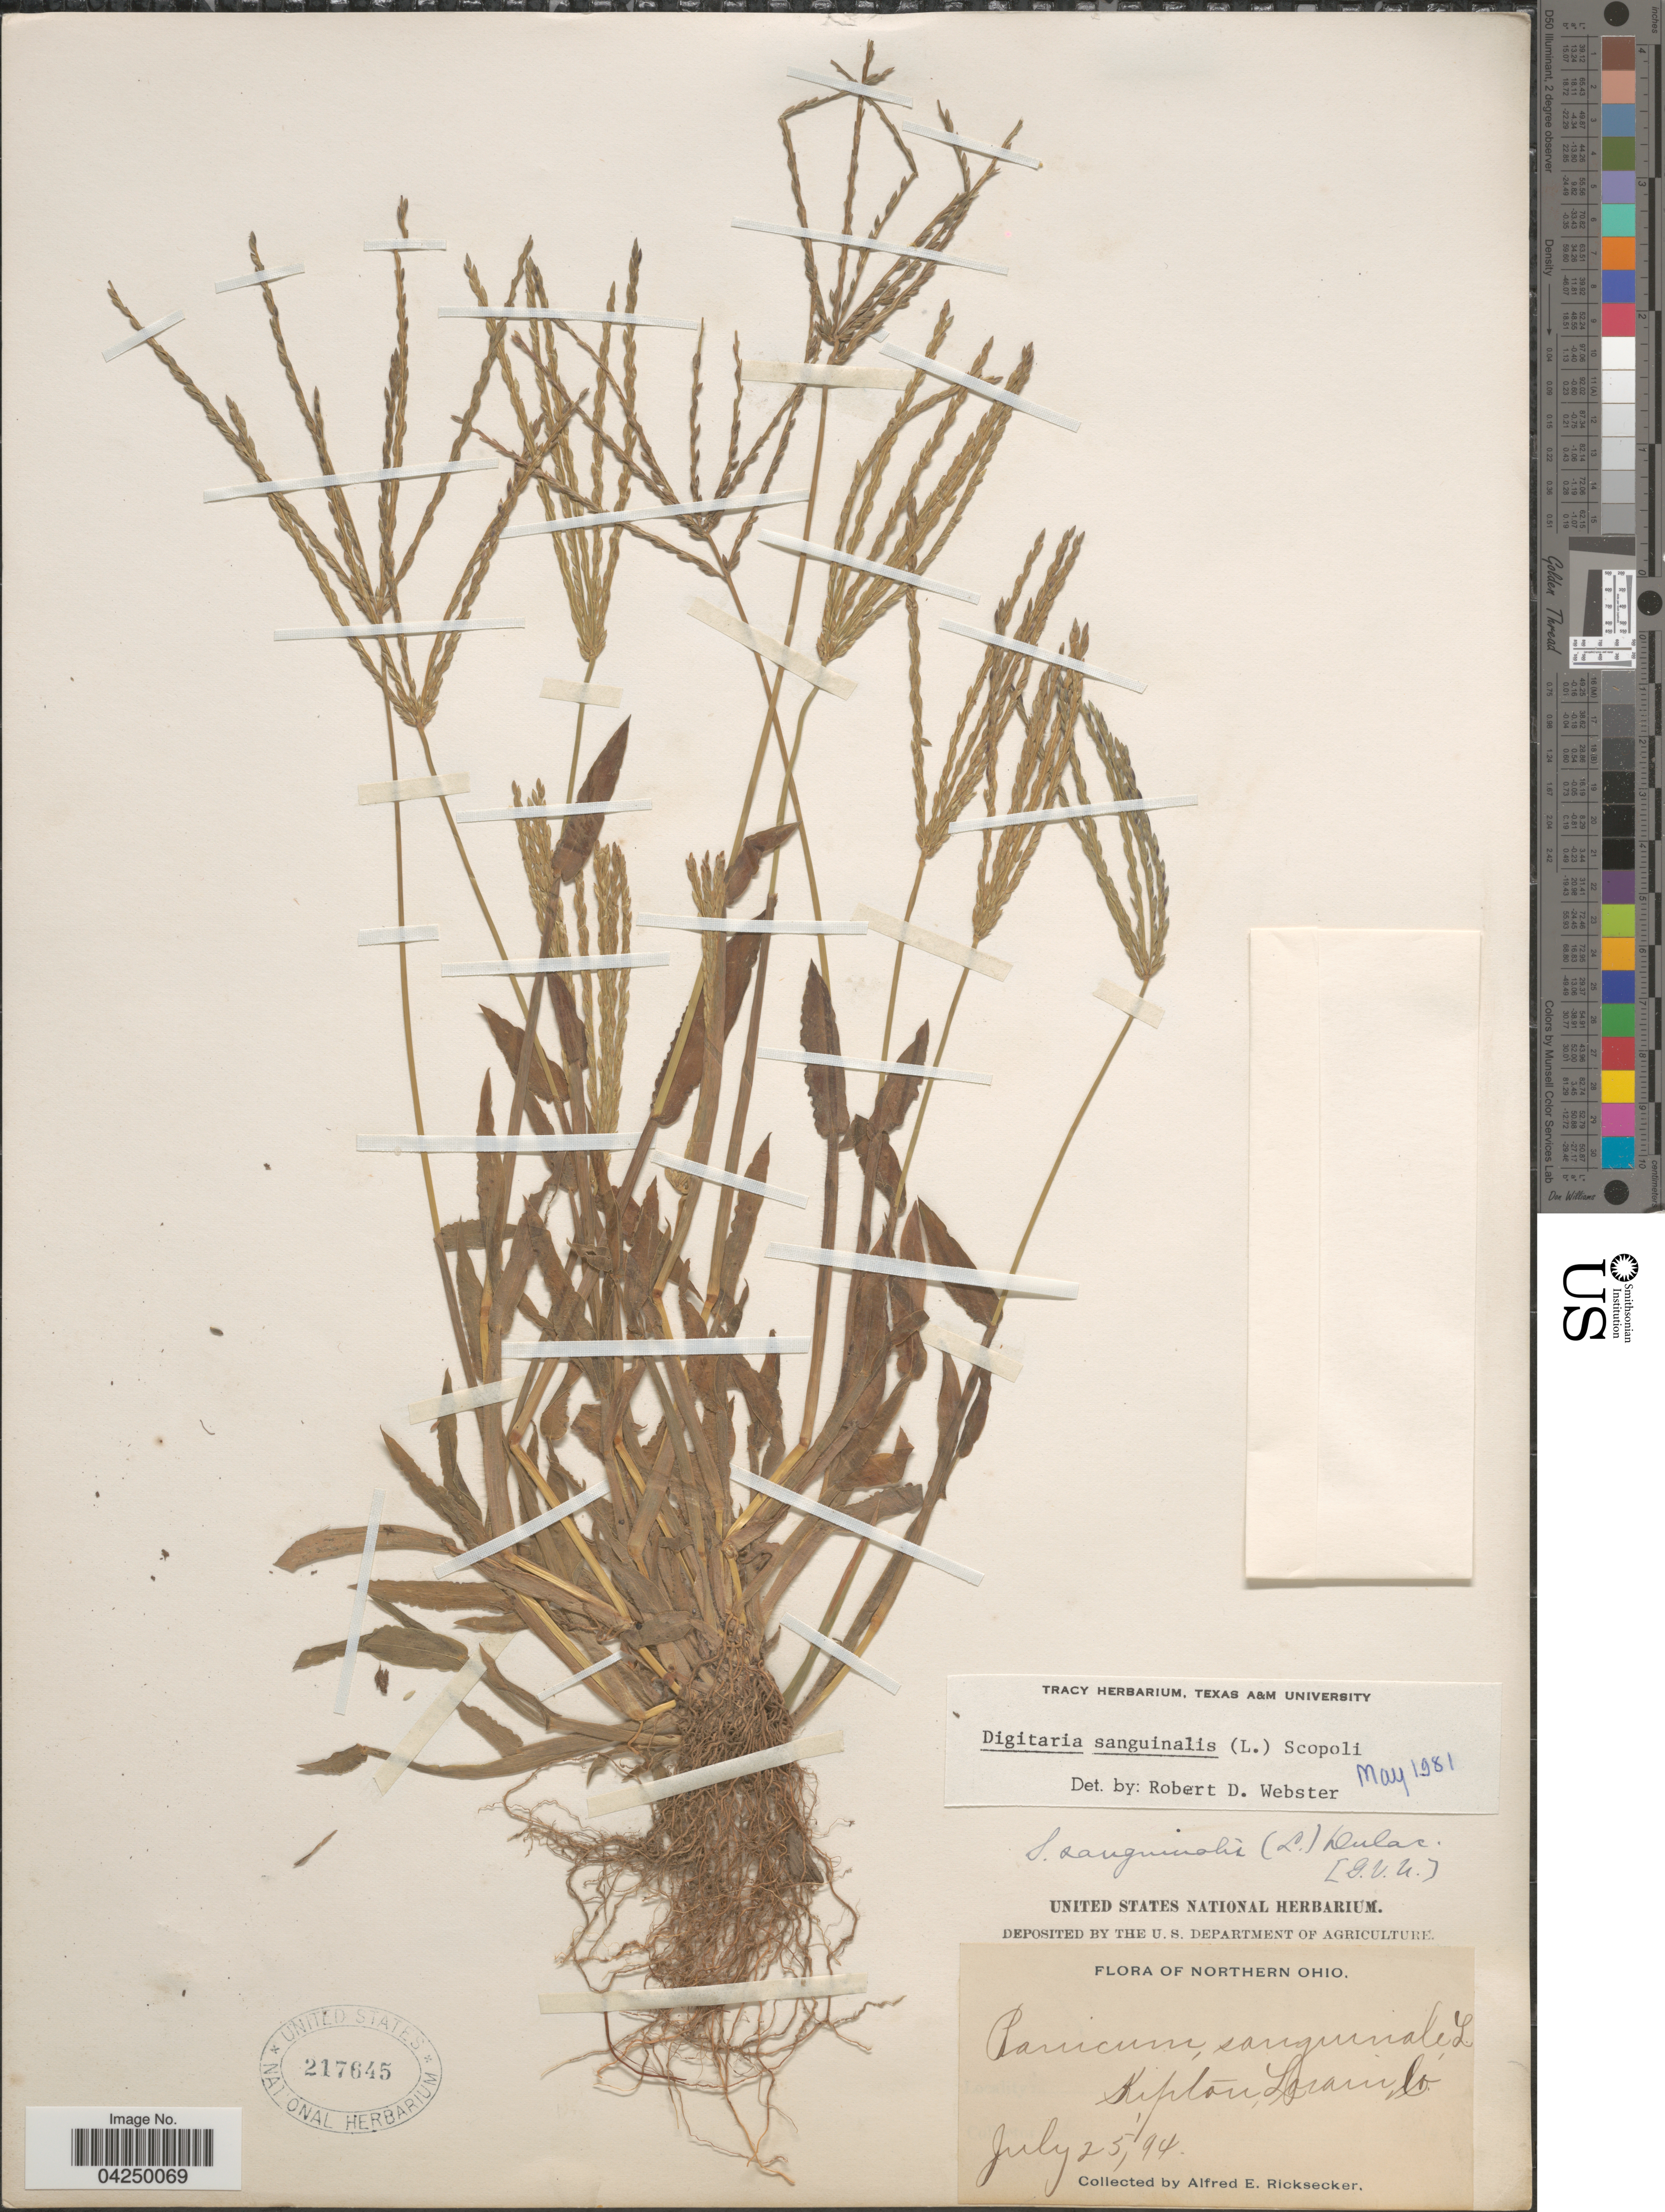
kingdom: Plantae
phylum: Tracheophyta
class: Liliopsida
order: Poales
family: Poaceae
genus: Digitaria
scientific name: Digitaria sanguinalis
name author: (L.) Scop.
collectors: A. E. Ricksecker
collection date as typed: Transcribed d/m/y: 25/7/94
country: United States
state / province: Ohio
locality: Northern Ohio. Kipton, Lorain Co.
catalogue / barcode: US 217645